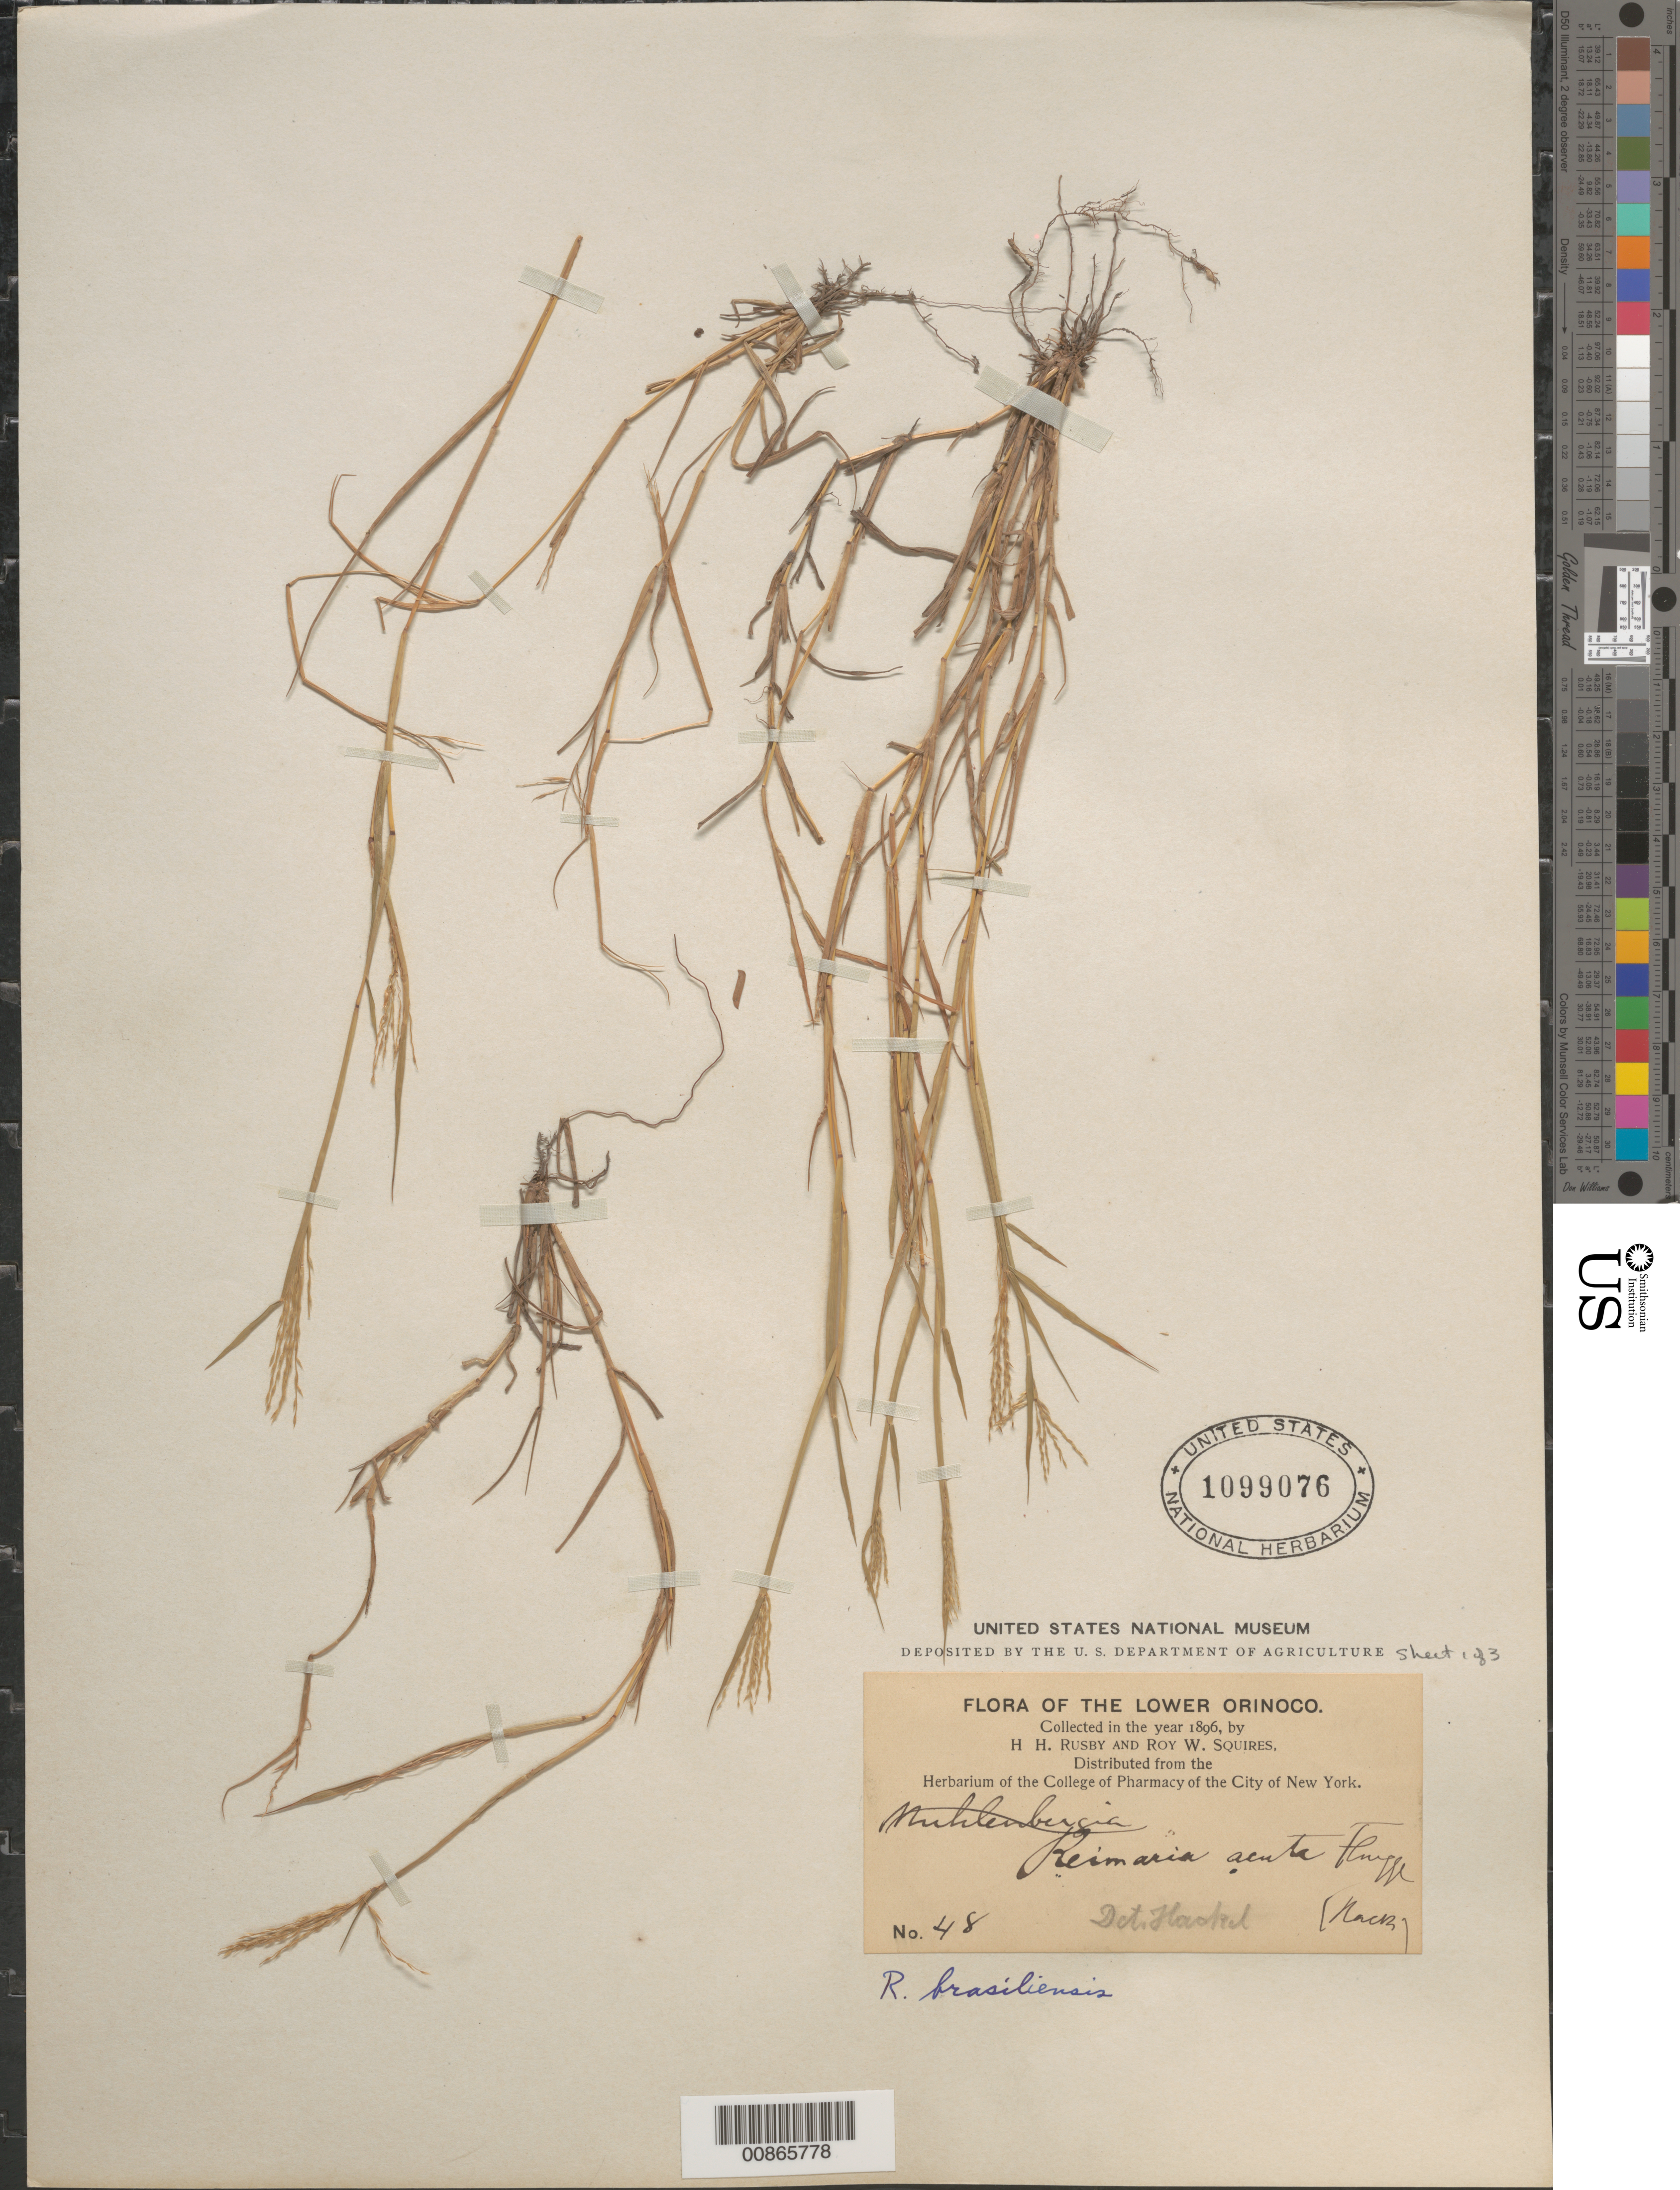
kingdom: Plantae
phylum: Tracheophyta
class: Liliopsida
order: Poales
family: Poaceae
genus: Reimarochloa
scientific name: Reimarochloa brasiliensis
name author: (Spreng.) Hitchc.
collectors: H. H. Rusby & R. Squires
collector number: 48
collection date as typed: April 1896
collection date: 1896-04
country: Venezuela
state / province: Delta Amacuro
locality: Lower Orinoco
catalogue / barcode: US 1099076